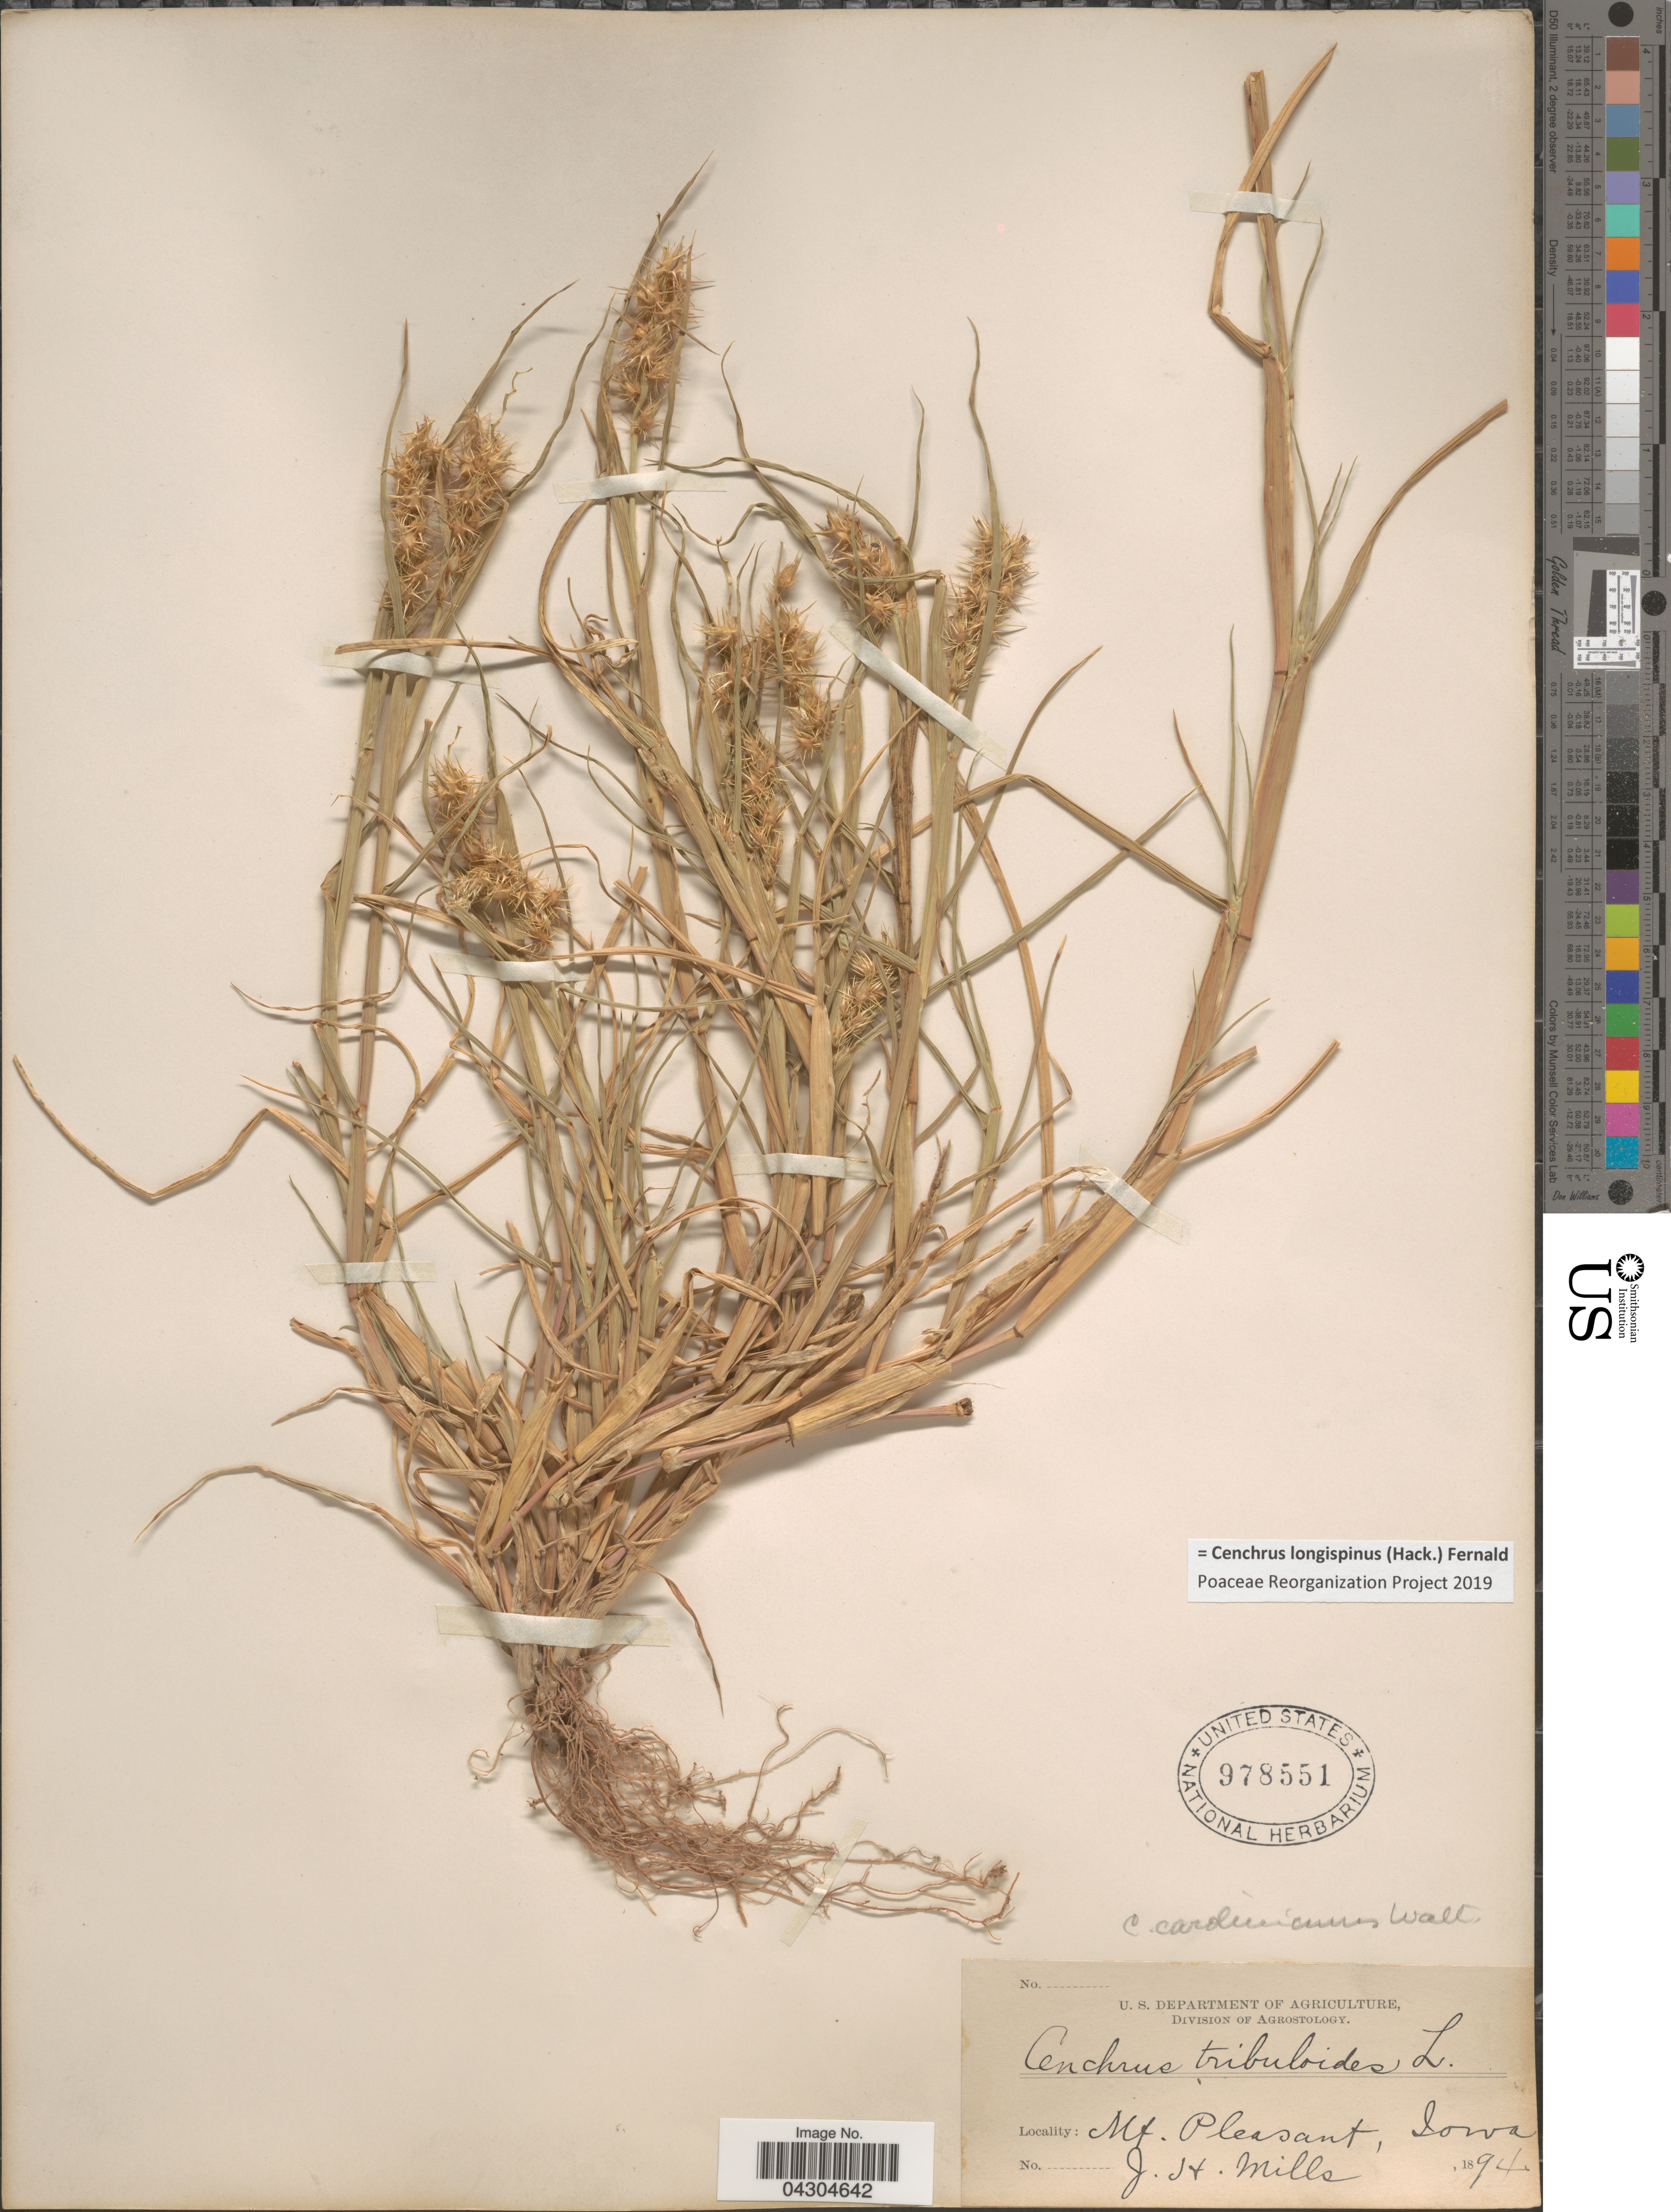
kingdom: Plantae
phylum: Tracheophyta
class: Liliopsida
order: Poales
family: Poaceae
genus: Cenchrus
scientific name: Cenchrus longispinus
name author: (Hack.) Fernald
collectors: J. Mills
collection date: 1894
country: United States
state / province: Iowa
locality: Mt. Pleasant.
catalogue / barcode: US 978551